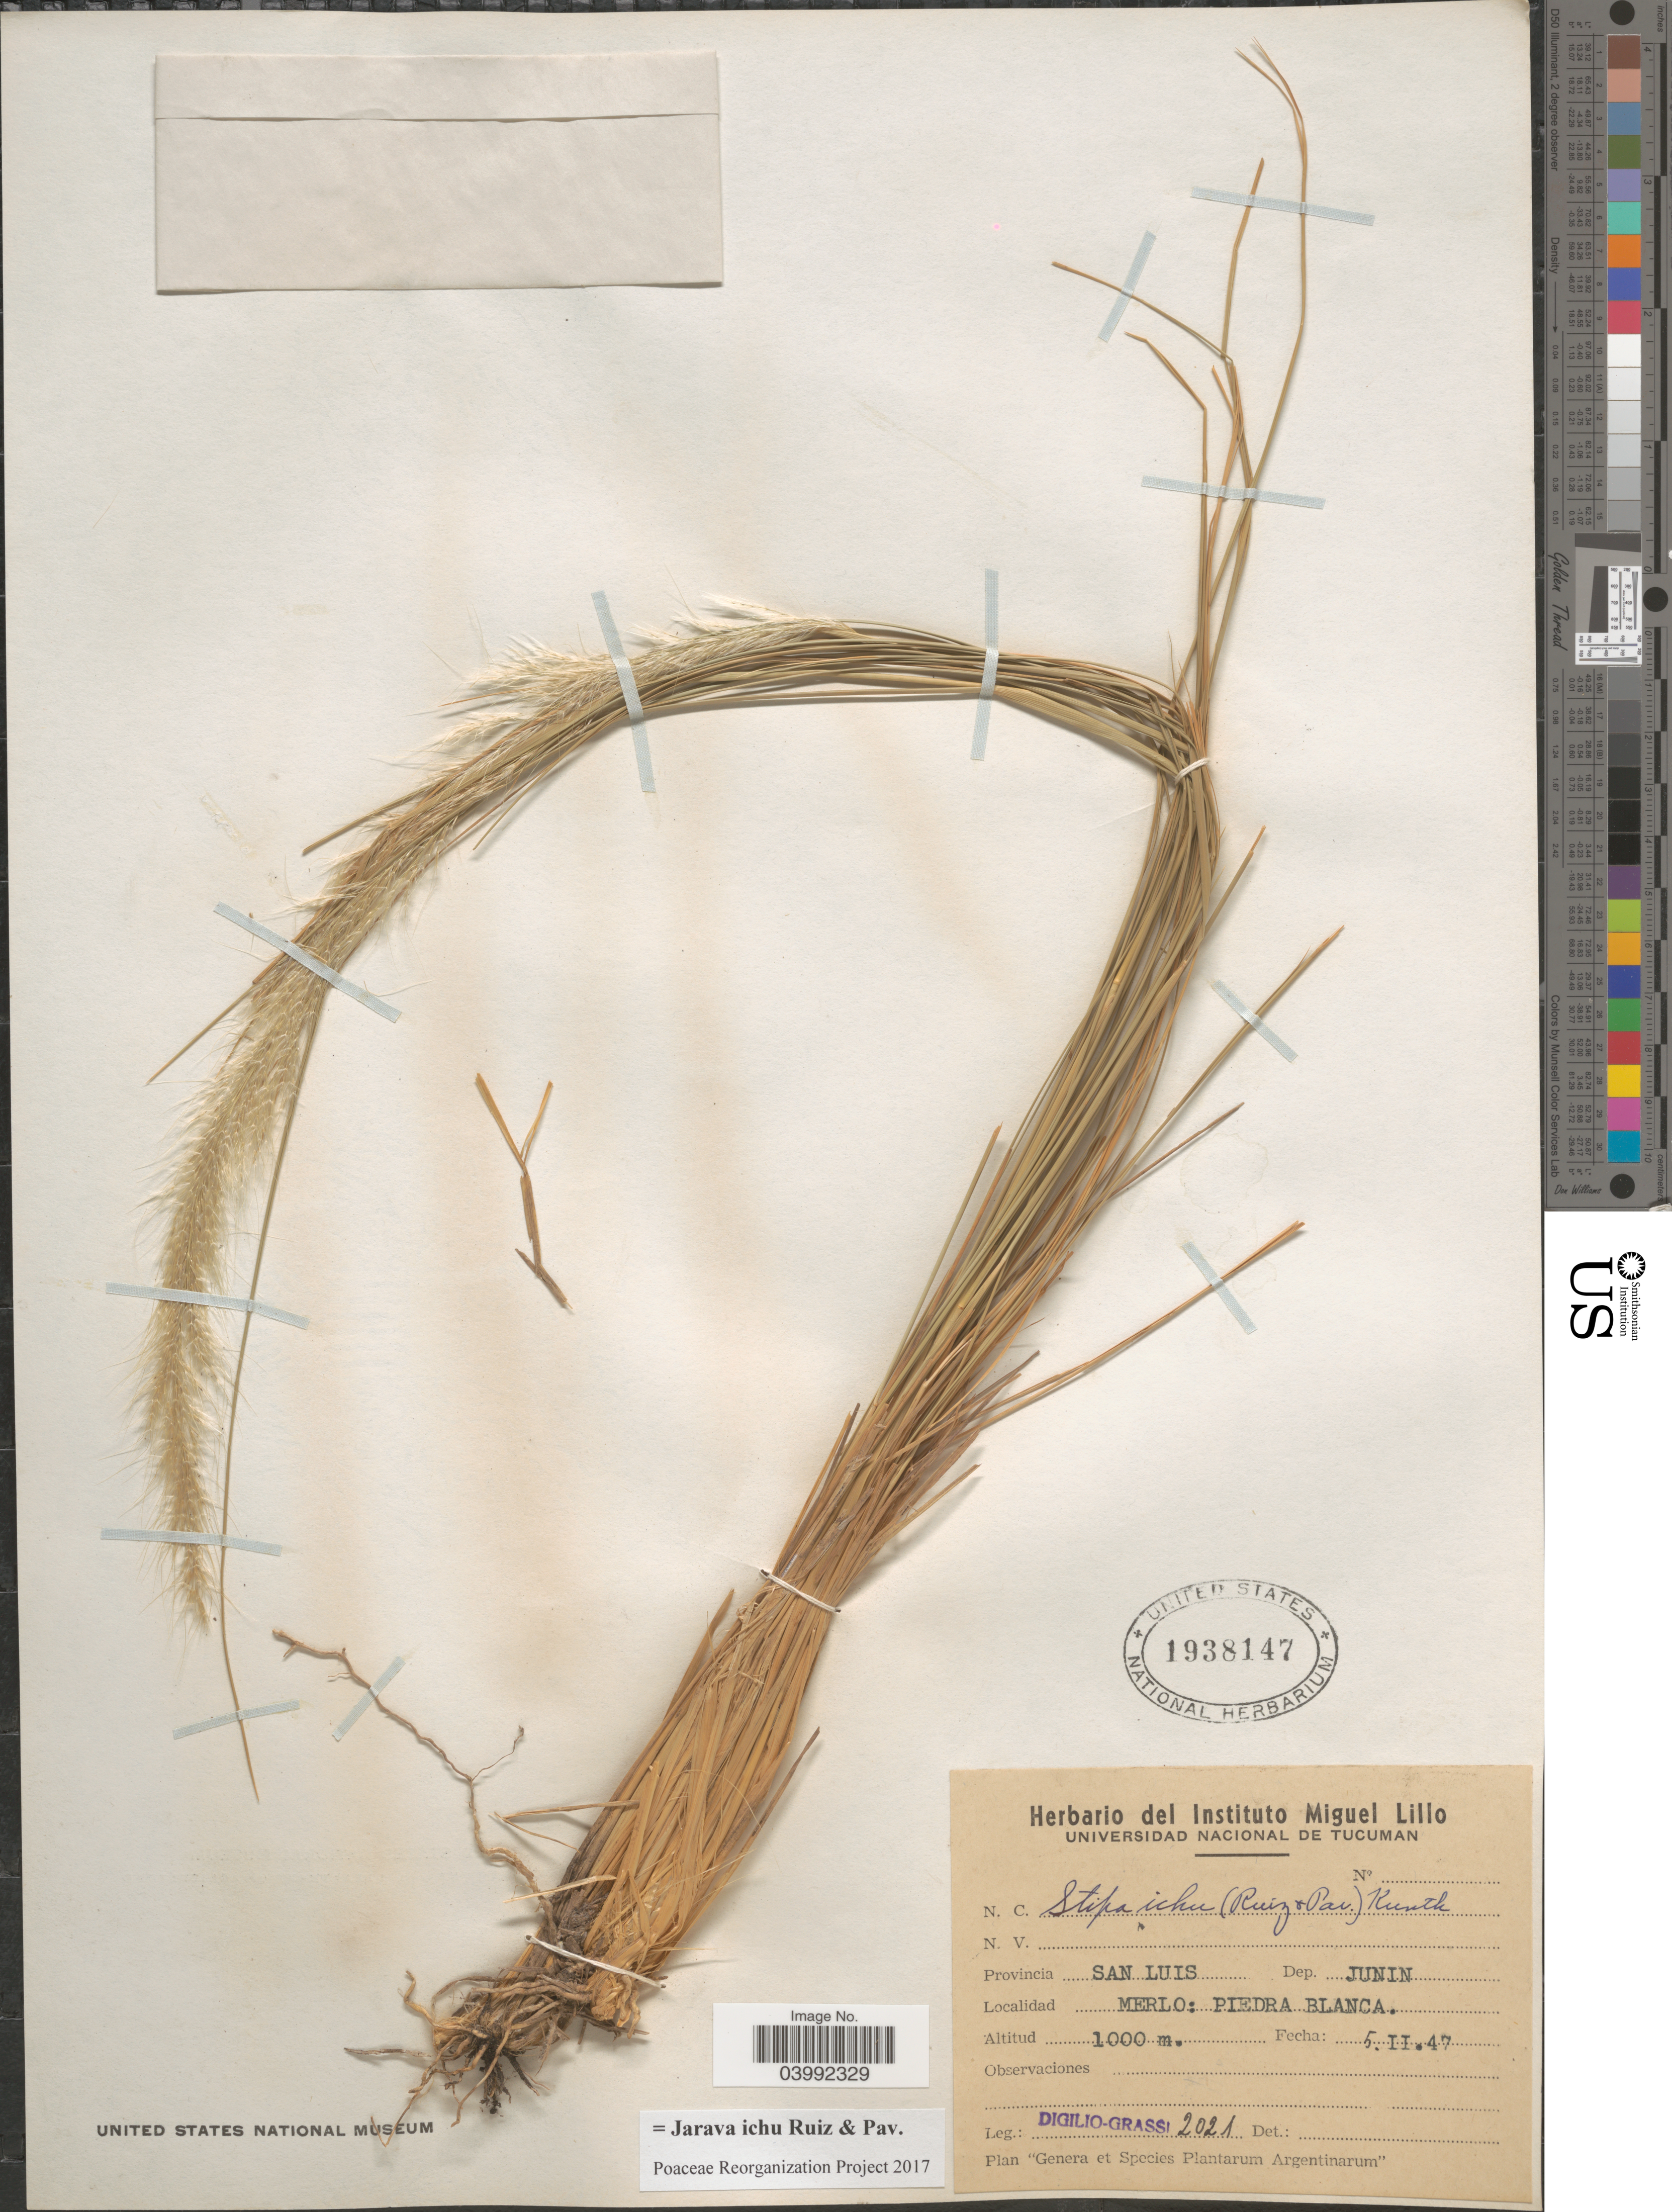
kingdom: Plantae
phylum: Tracheophyta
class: Liliopsida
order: Poales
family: Poaceae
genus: Jarava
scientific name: Jarava ichu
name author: Ruiz & Pav.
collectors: -. Digilio-Grassi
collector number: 2021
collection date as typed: Transcribed d/m/y: 5/2/47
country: Peru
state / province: Junín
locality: Provincia San Luis. Dep. Junin. Merlo: Piedra Blanca.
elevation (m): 1000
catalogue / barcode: US 1938147